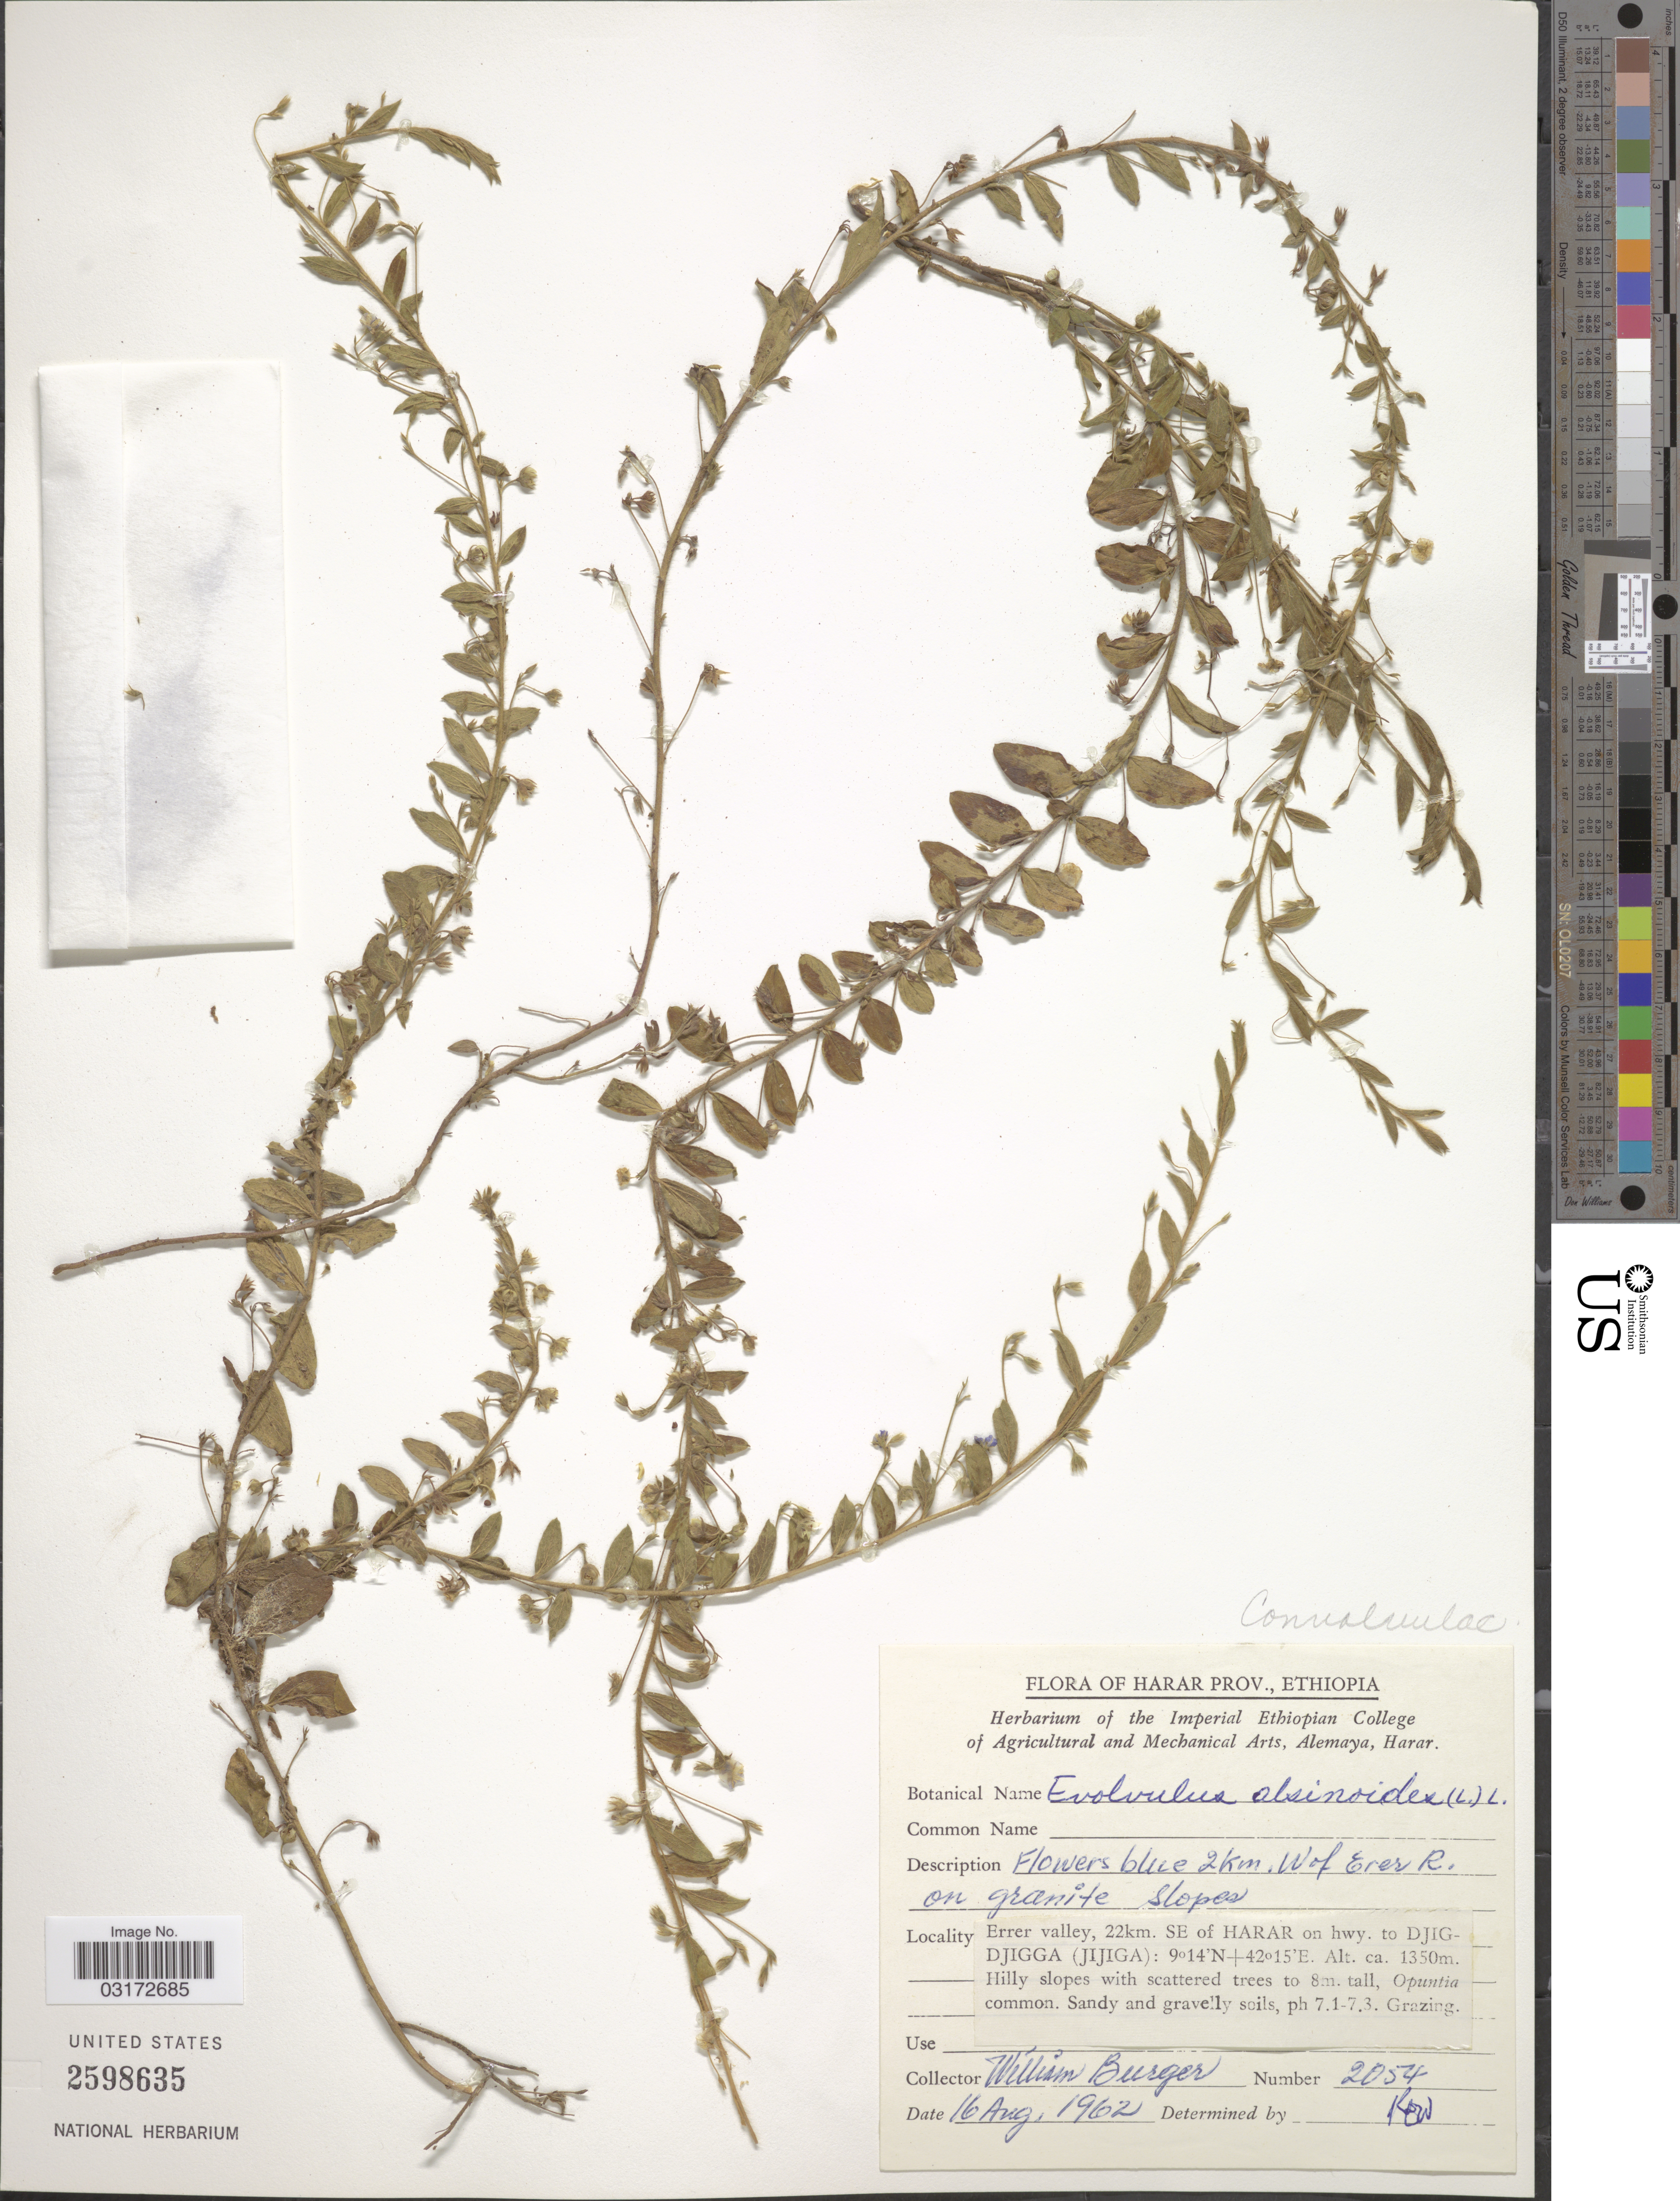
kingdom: Plantae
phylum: Tracheophyta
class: Magnoliopsida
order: Solanales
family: Convolvulaceae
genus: Evolvulus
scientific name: Evolvulus alsinoides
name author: (L.) L.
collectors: W. Burger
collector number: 2054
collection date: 1962-08-16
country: Ethiopia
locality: Harar Prov. Errer valley, 22km. SE of Harar on hwy. to Djig-Djigga (Jijiga).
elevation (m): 1350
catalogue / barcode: US 2598635